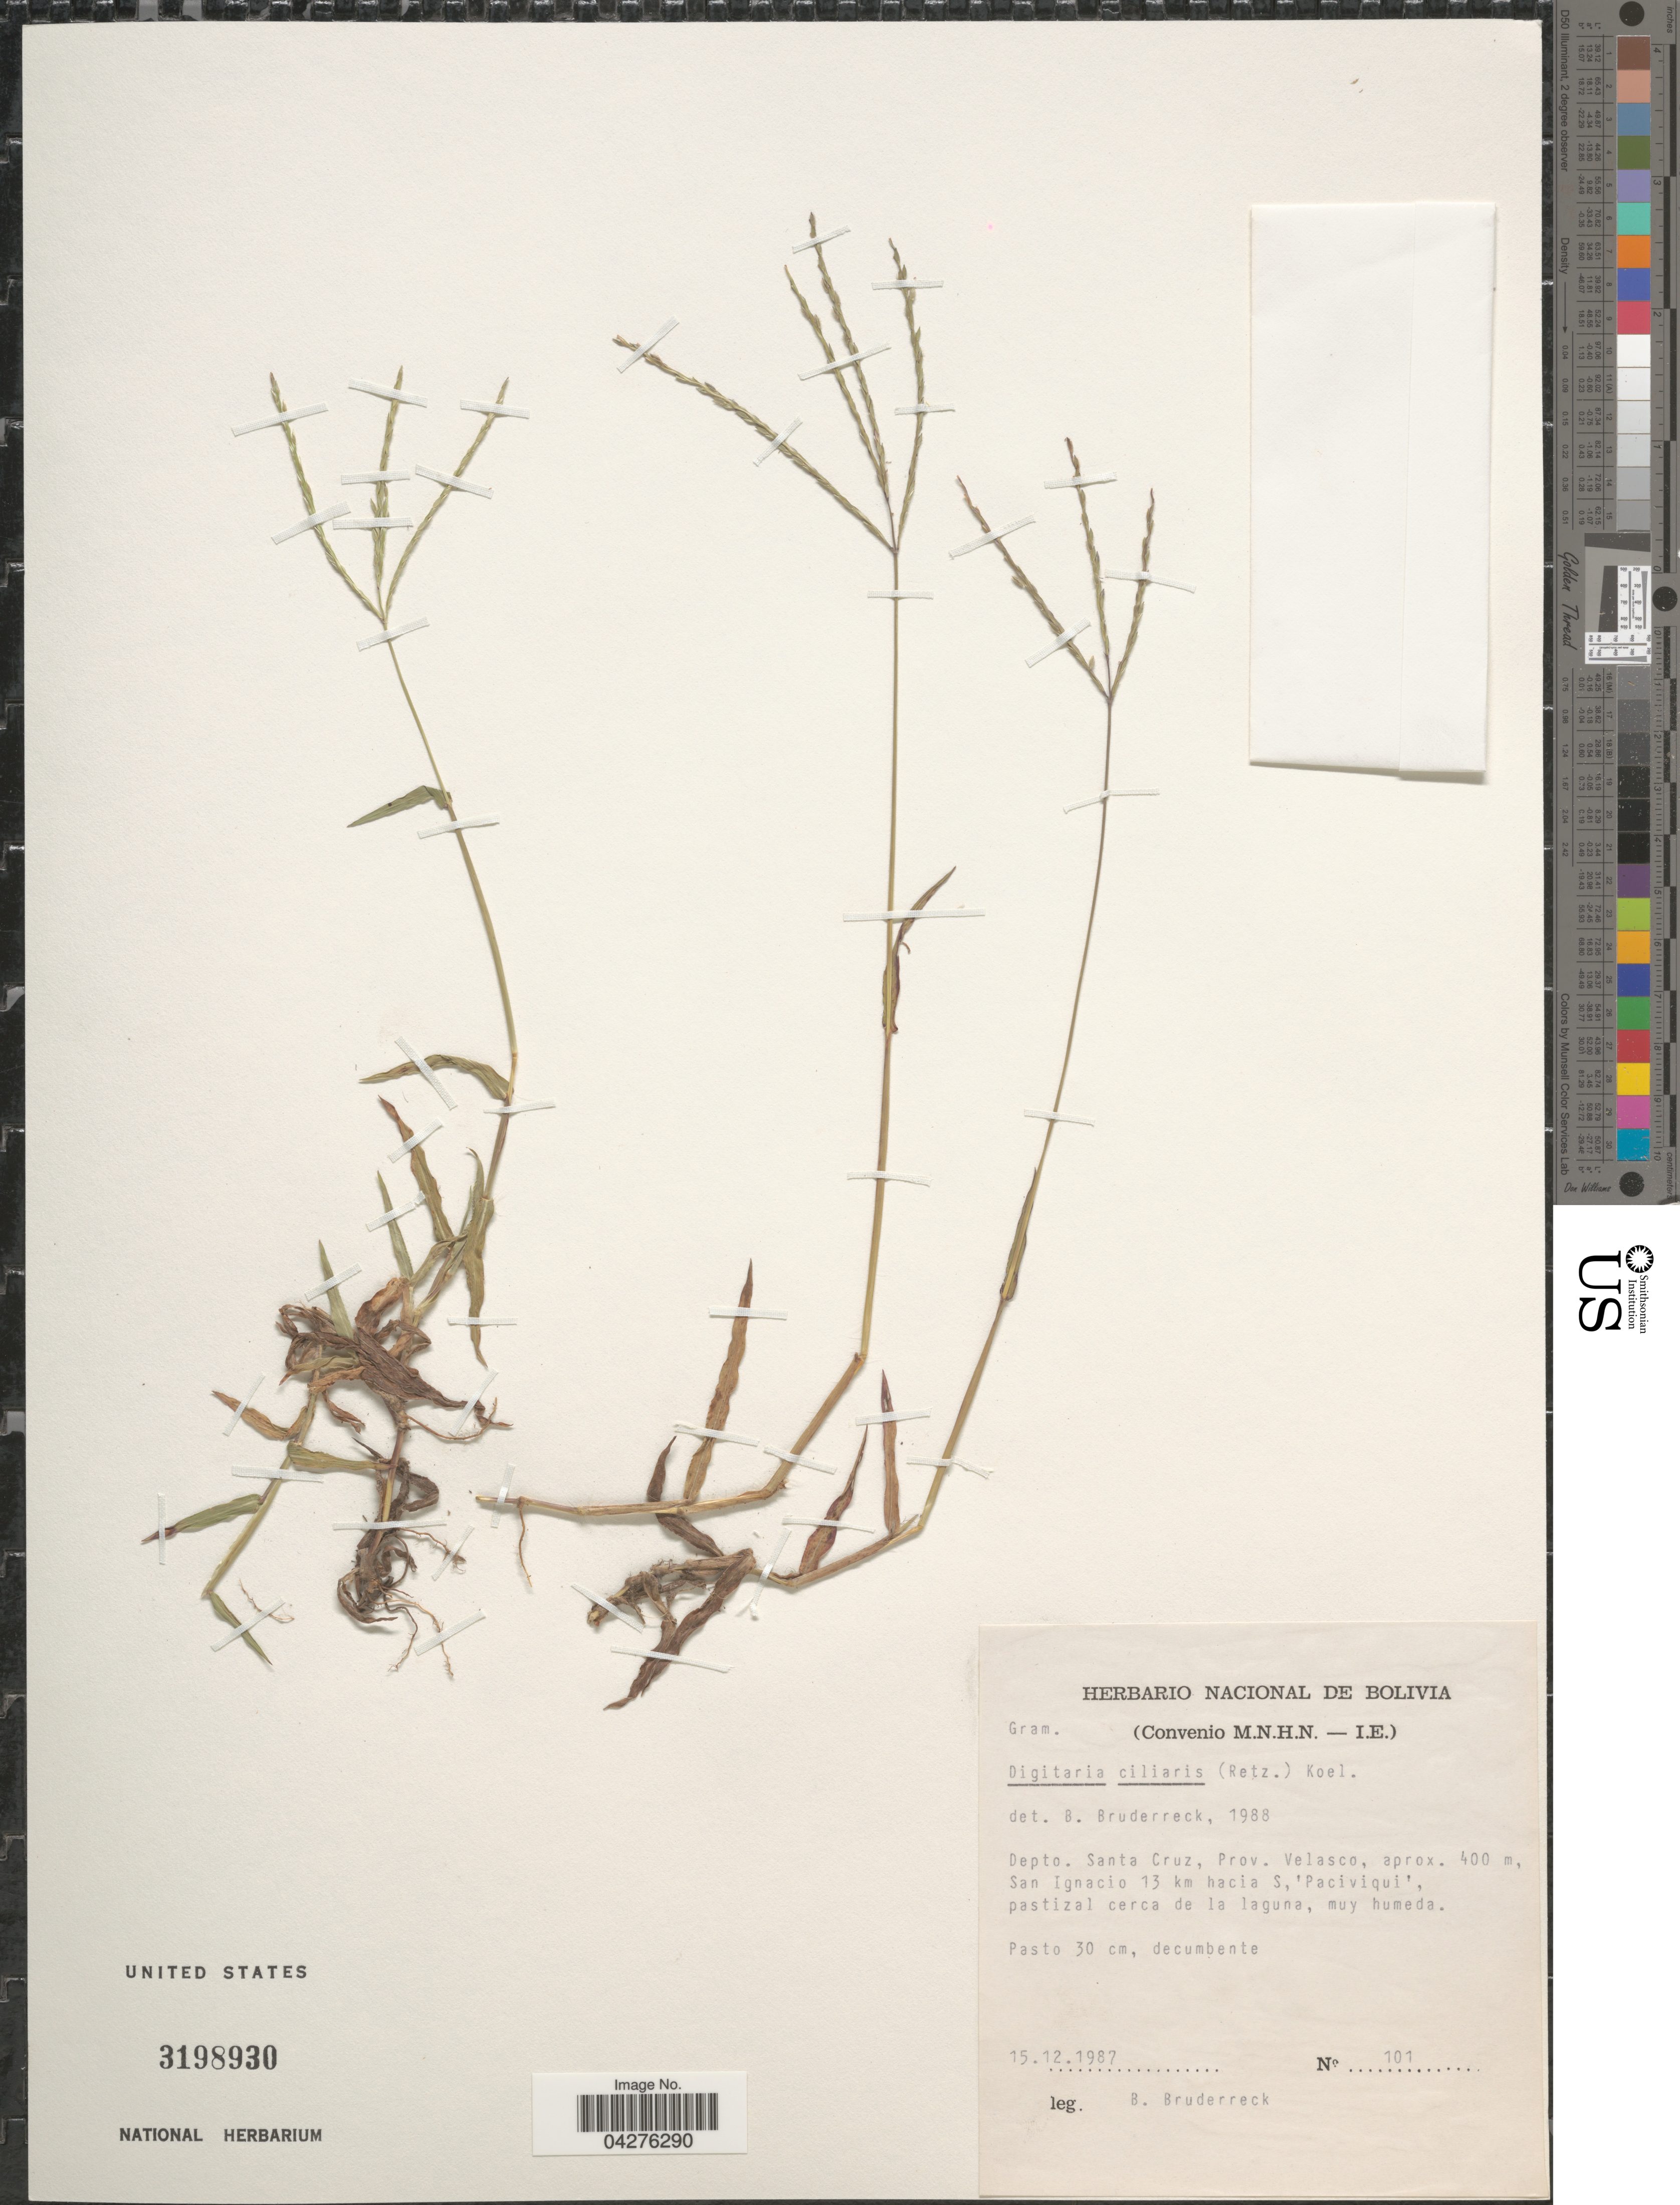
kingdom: Plantae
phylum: Tracheophyta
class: Liliopsida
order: Poales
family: Poaceae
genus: Digitaria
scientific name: Digitaria ciliaris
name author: (Retz.) Koeler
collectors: B. Bruderreck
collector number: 101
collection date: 1987-12-15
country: Bolivia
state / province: Santa Cruz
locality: Depto. Santa Cruz, Prov. Velasco, San Ignacio 13 km hacia S, 'Paciviqui', pastizal cerca de la laguna, muy humeda.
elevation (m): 400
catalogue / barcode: US 3198930